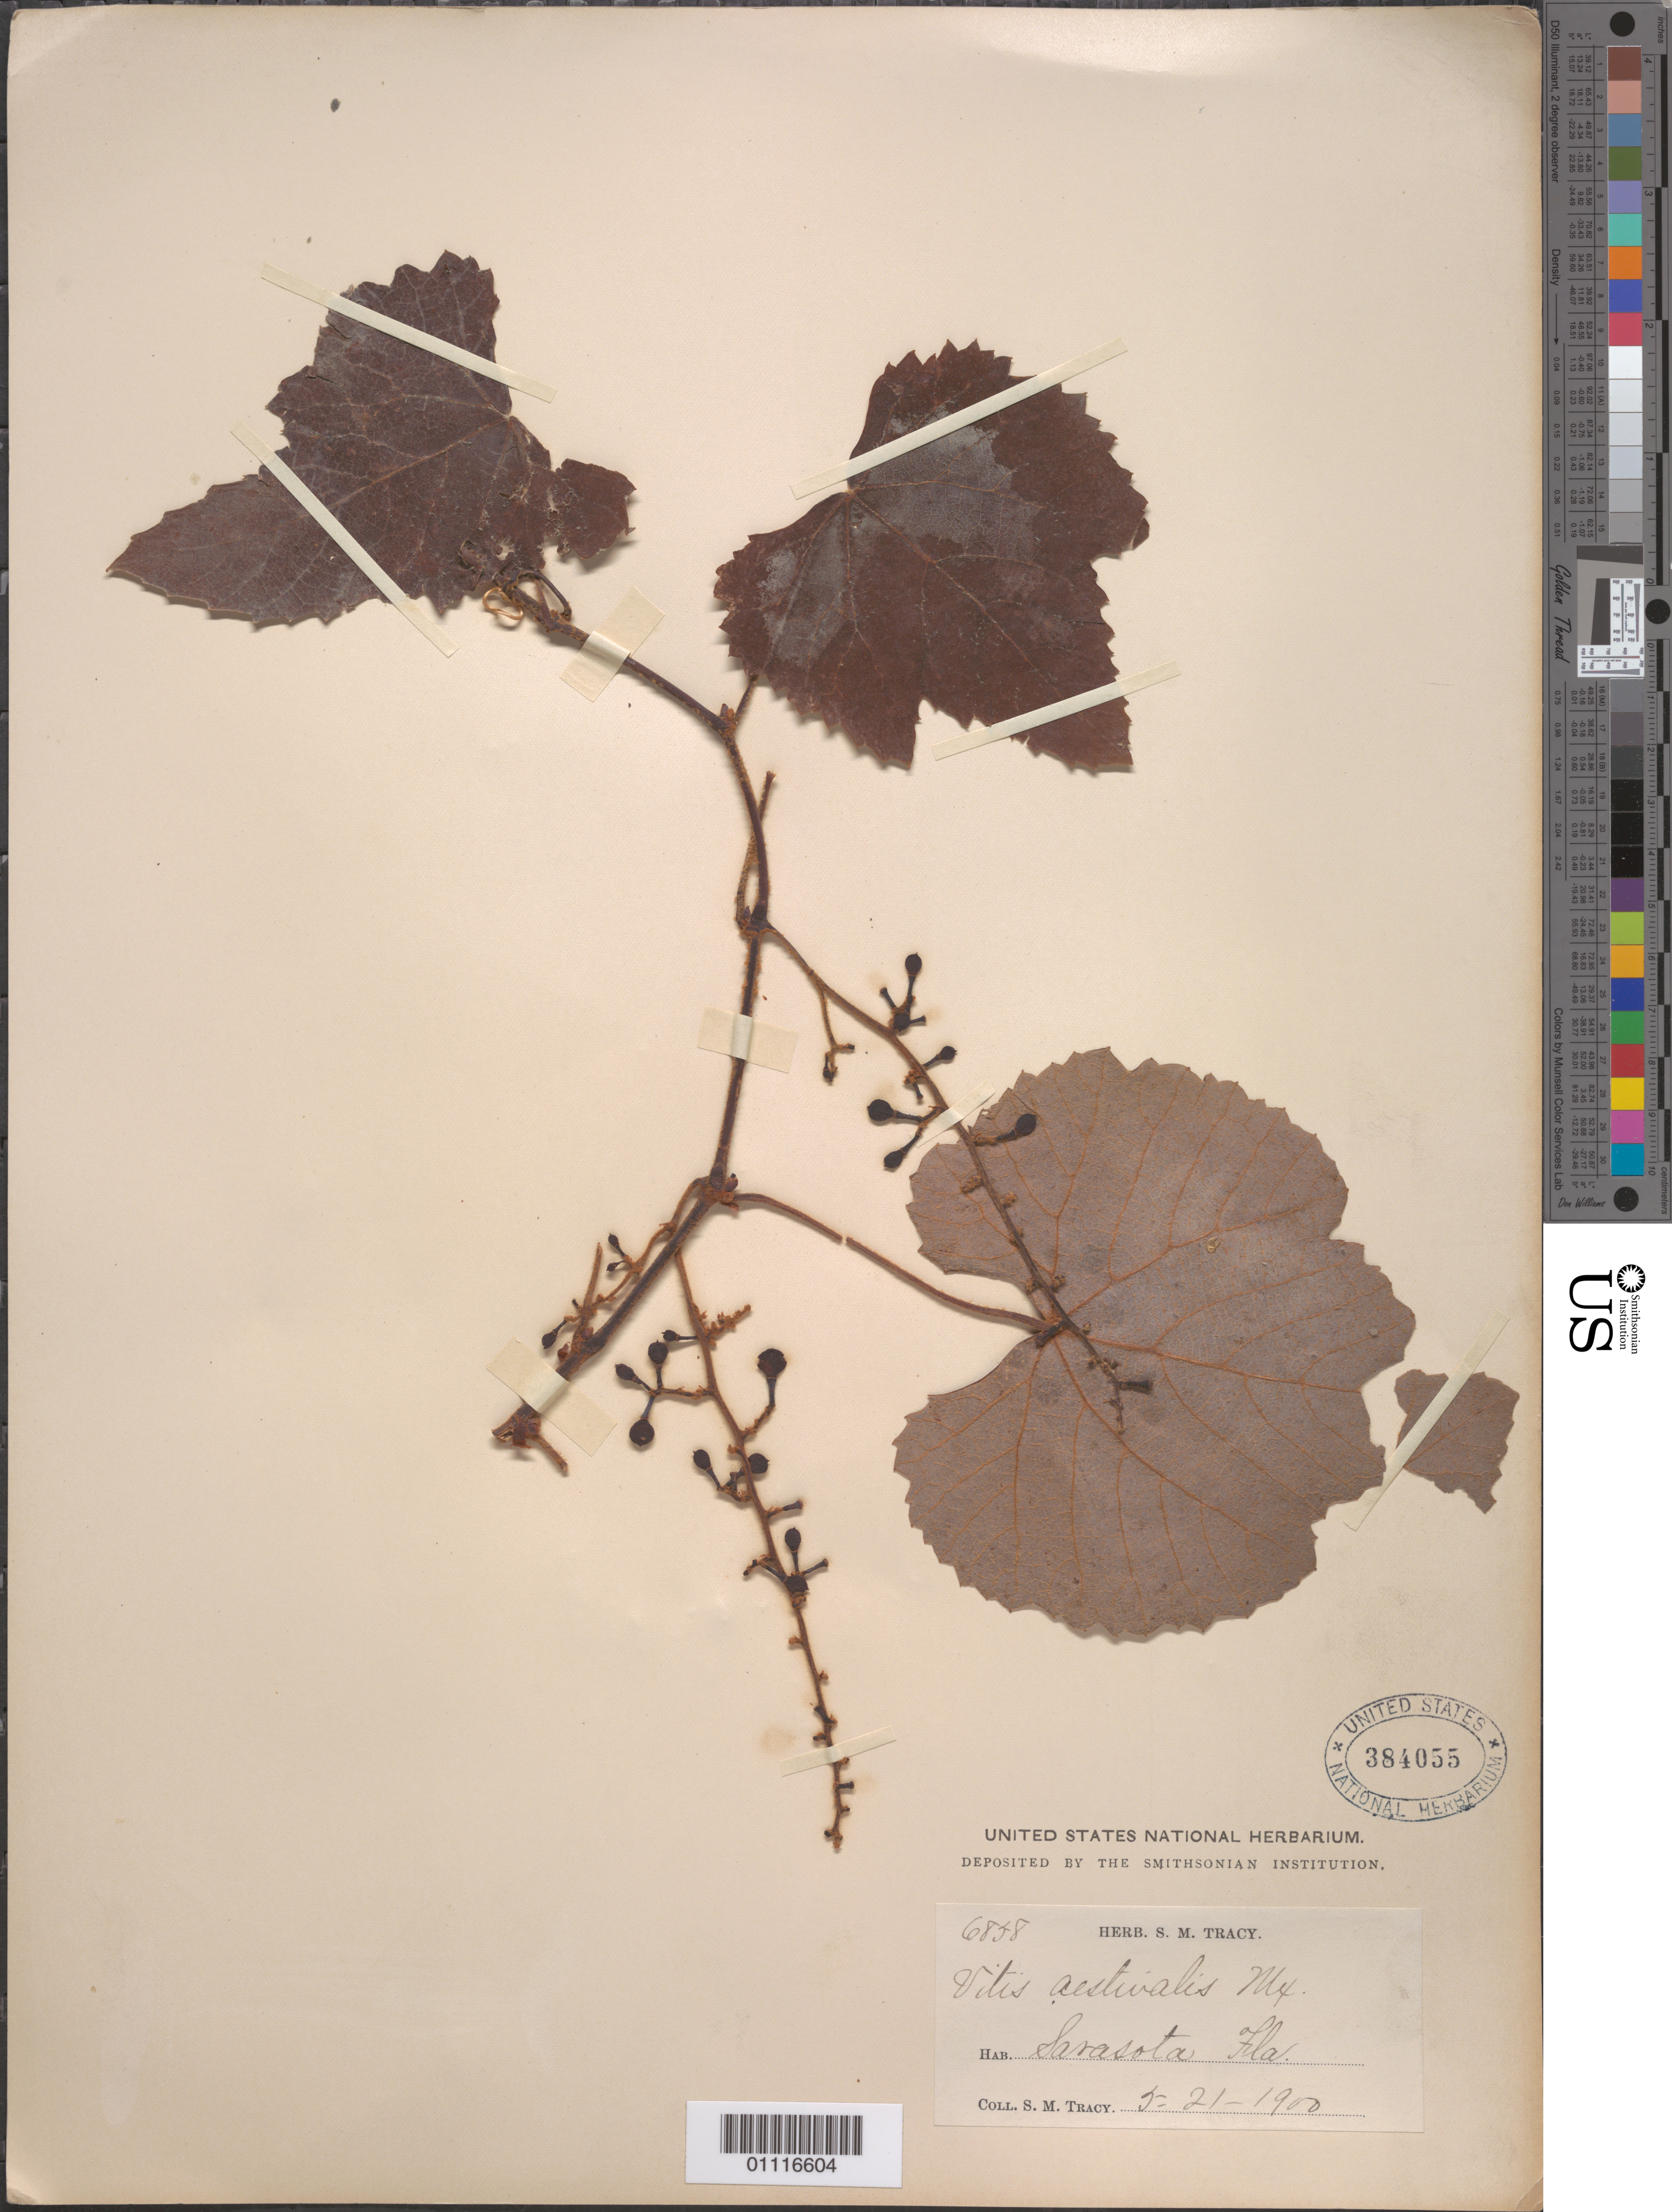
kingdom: Plantae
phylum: Tracheophyta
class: Magnoliopsida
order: Vitales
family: Vitaceae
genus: Vitis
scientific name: Vitis aestivalis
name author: Michx.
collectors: S. M. Tracy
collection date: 1900-06-21 or 1900-07-21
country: United States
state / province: Florida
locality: Sarasota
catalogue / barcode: US 384055